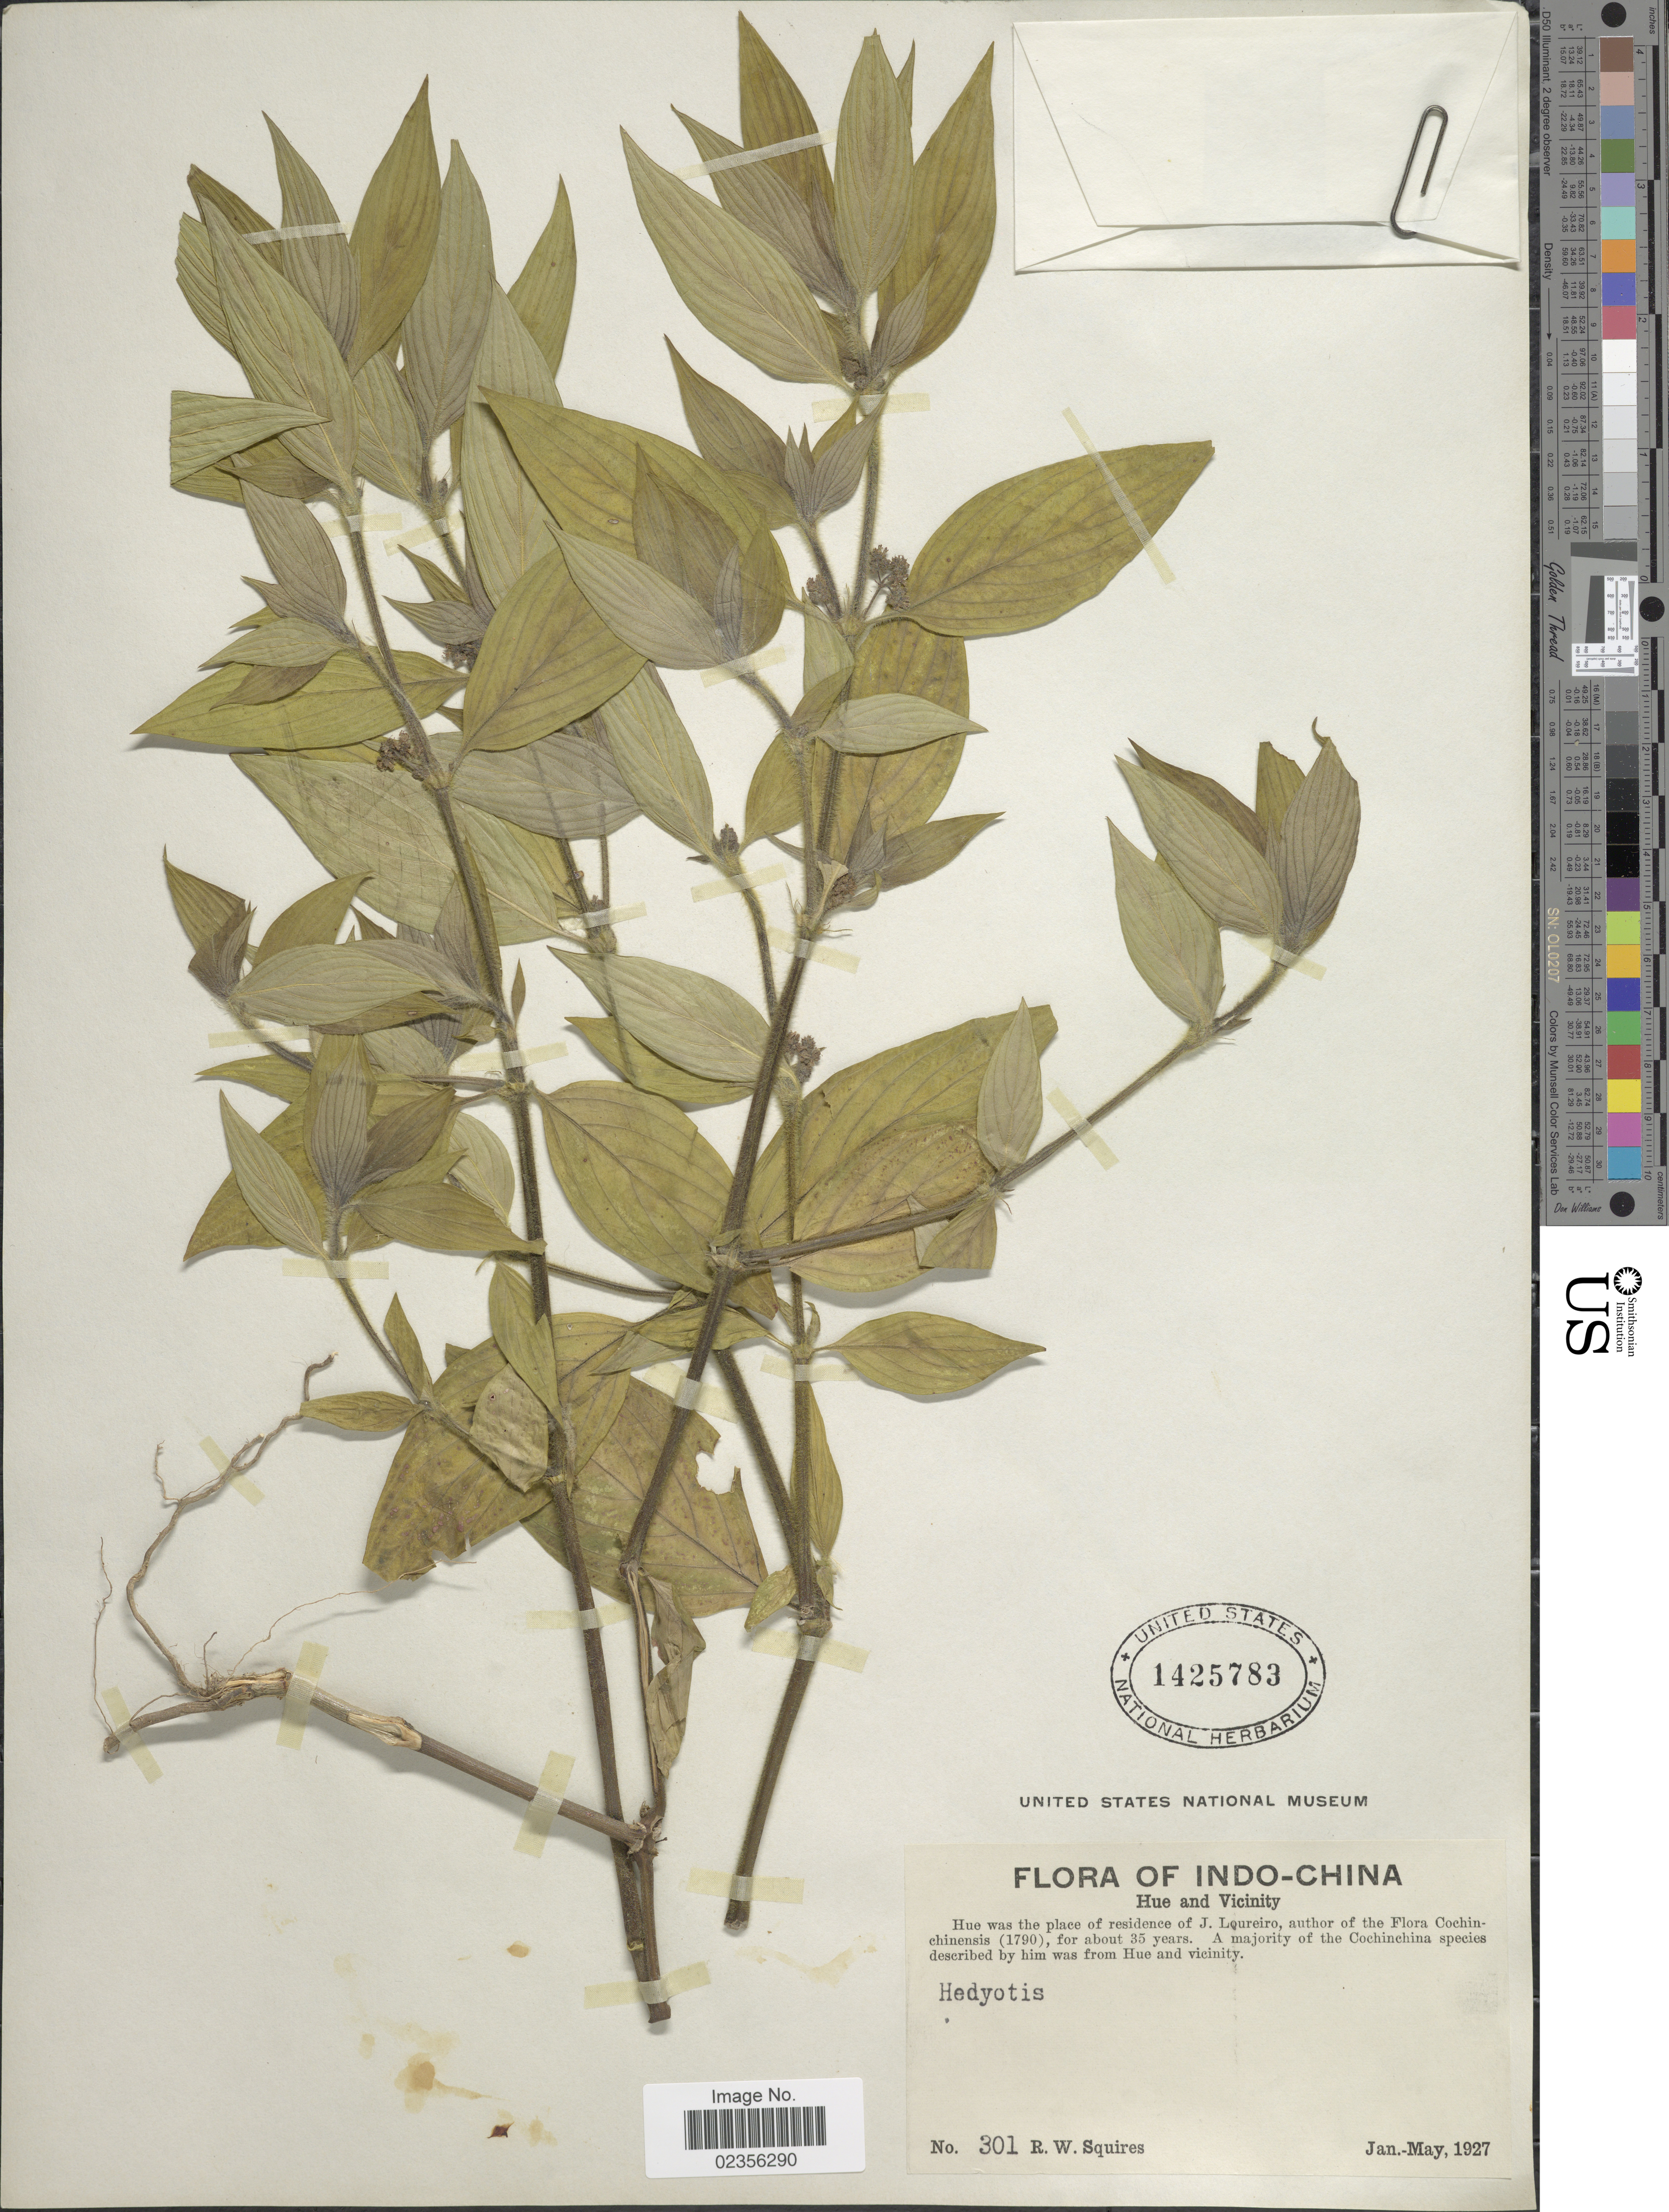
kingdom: Plantae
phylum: Tracheophyta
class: Magnoliopsida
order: Gentianales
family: Rubiaceae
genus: Hedyotis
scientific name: Hedyotis sp.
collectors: R. Squires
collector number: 301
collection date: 1927-01/1927-05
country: Vietnam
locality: Indo-China, Hue and Vicinity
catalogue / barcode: US 1425783